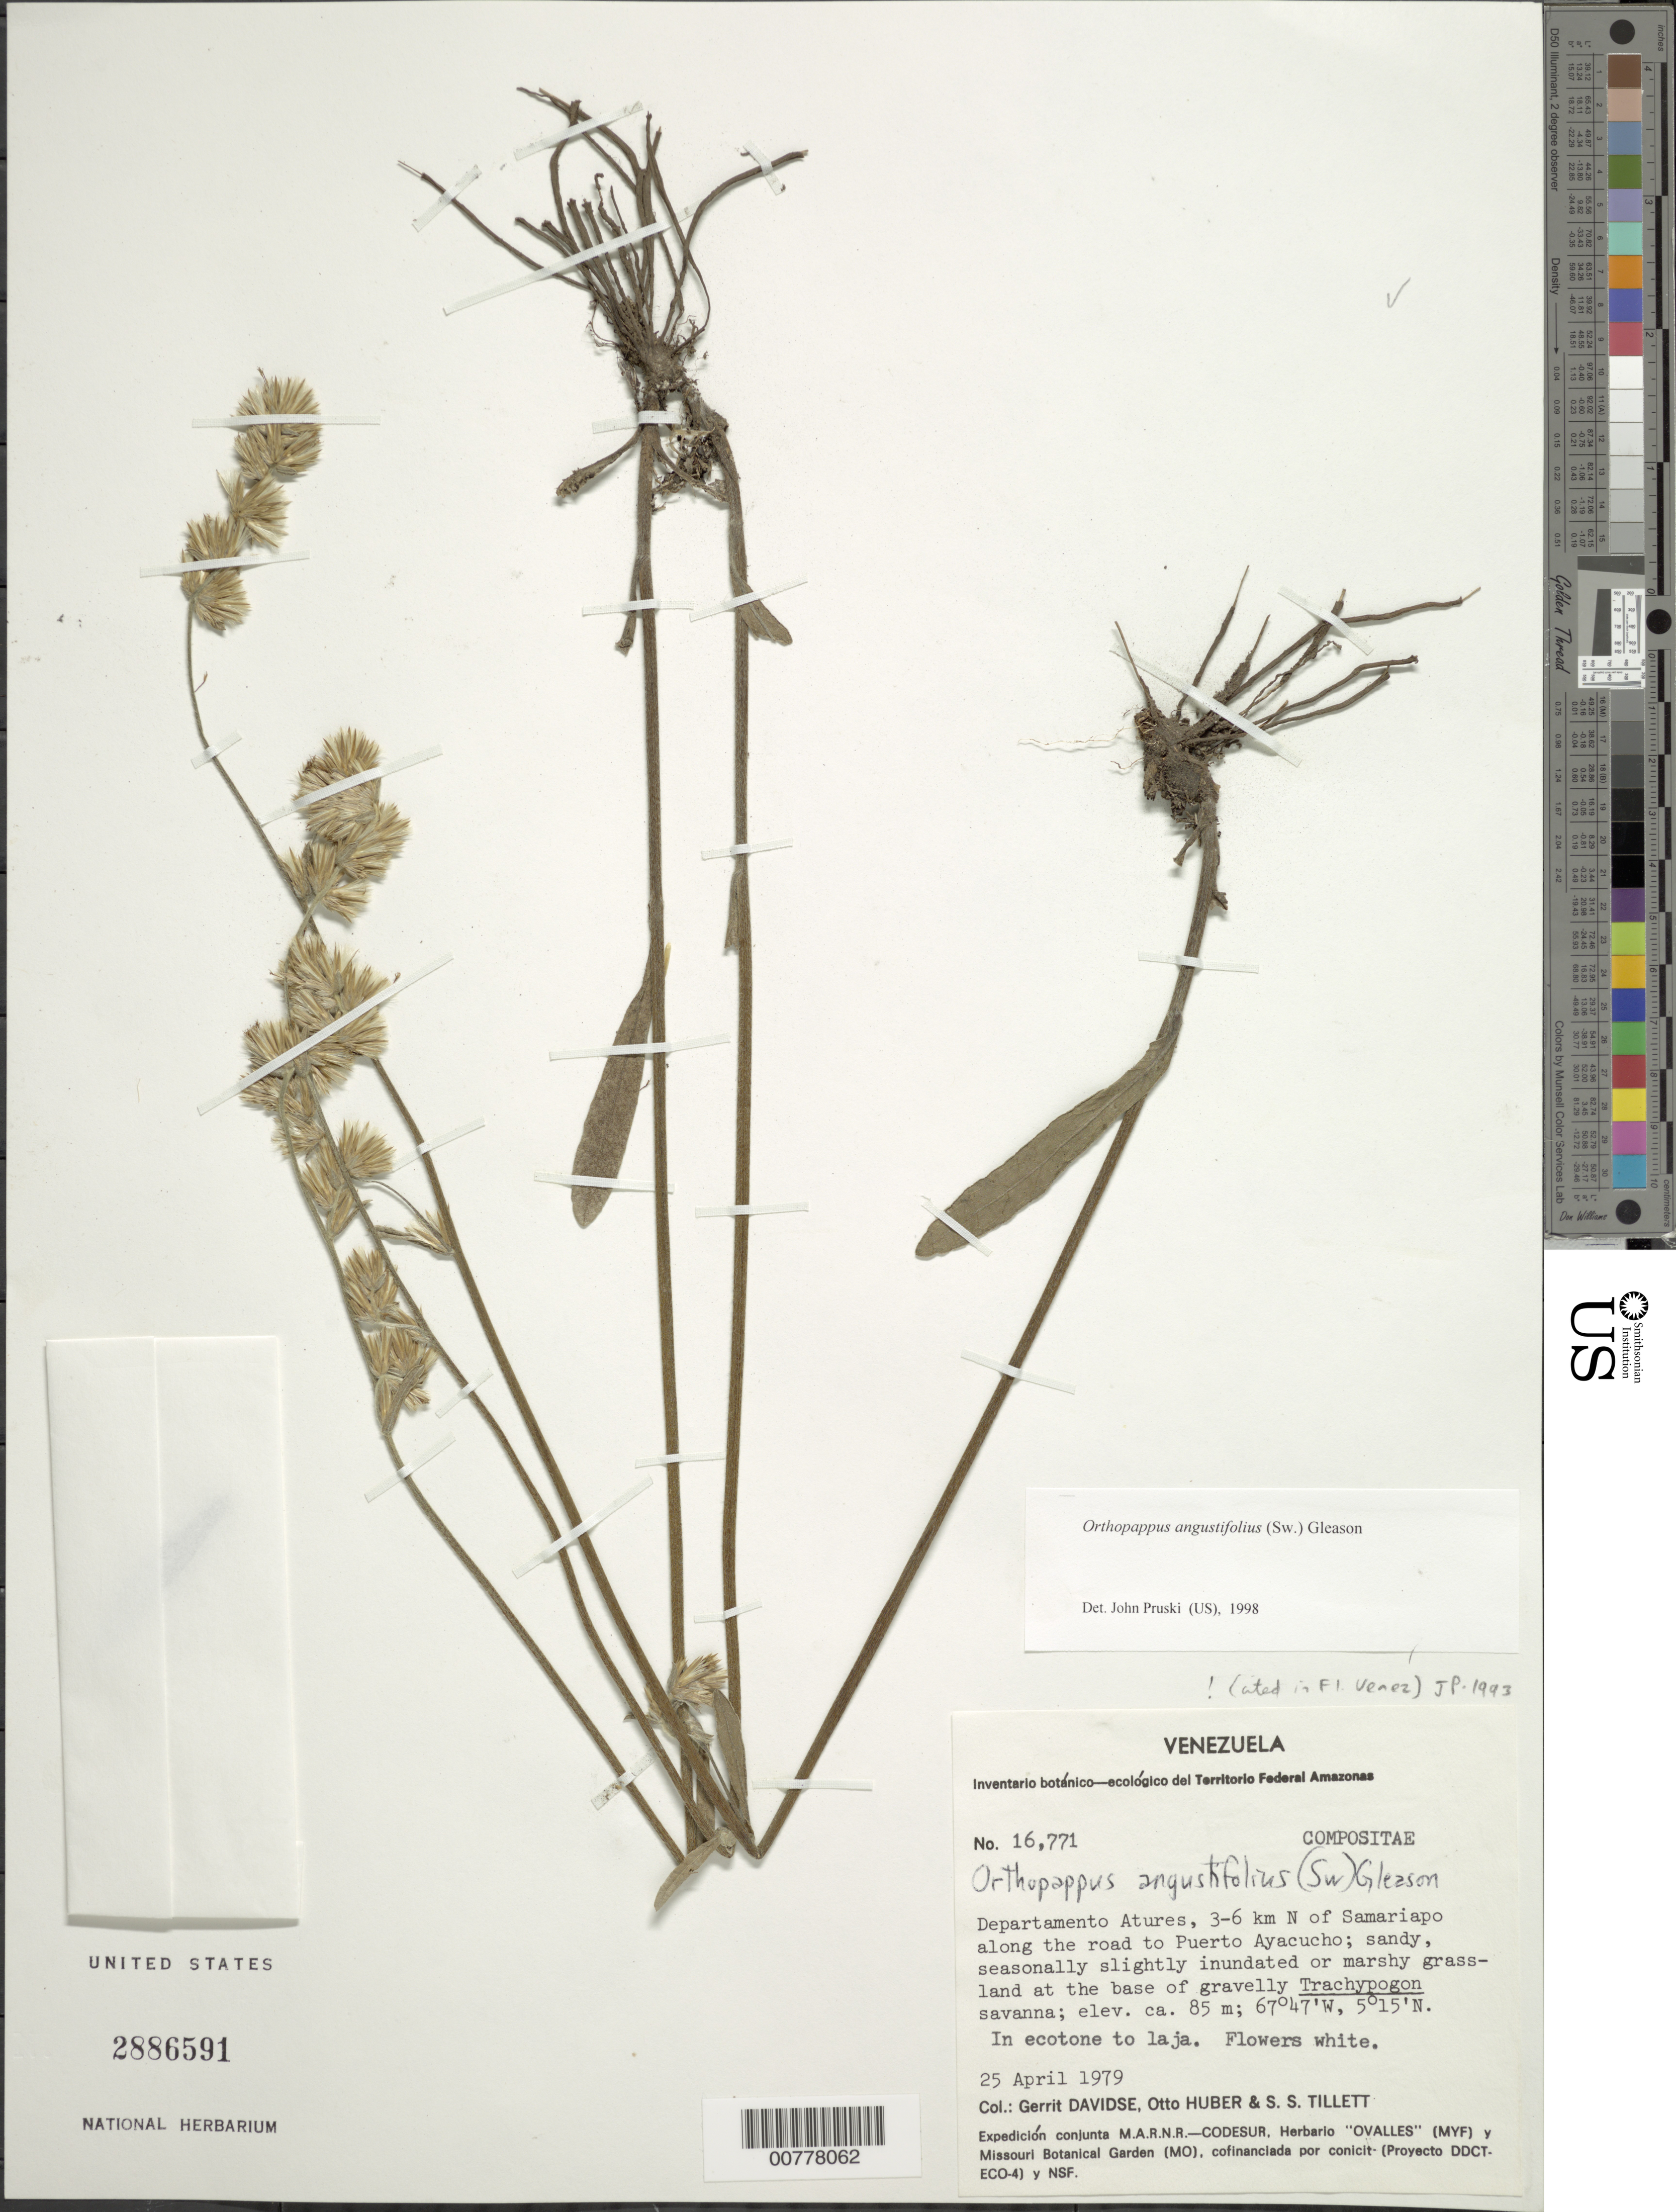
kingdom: Plantae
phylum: Tracheophyta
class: Magnoliopsida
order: Asterales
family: Asteraceae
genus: Orthopappus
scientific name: Orthopappus angustifolius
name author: (Sw.) Gleason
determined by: Sancho, G., (LP)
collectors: G. Davidse, O. Huber & S. S. Tillett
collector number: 16771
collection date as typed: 25-Apr-79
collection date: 1979-04-25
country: Venezuela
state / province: Amazonas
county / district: Atures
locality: Samariapo, 3-6 km N of toward Puerto Ayacucho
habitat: Sandy, seasonally slightly inundated or marshy grassland at base of gravelly Trachypogon savanna; in ecotone to laja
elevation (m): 85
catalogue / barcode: US 2886591